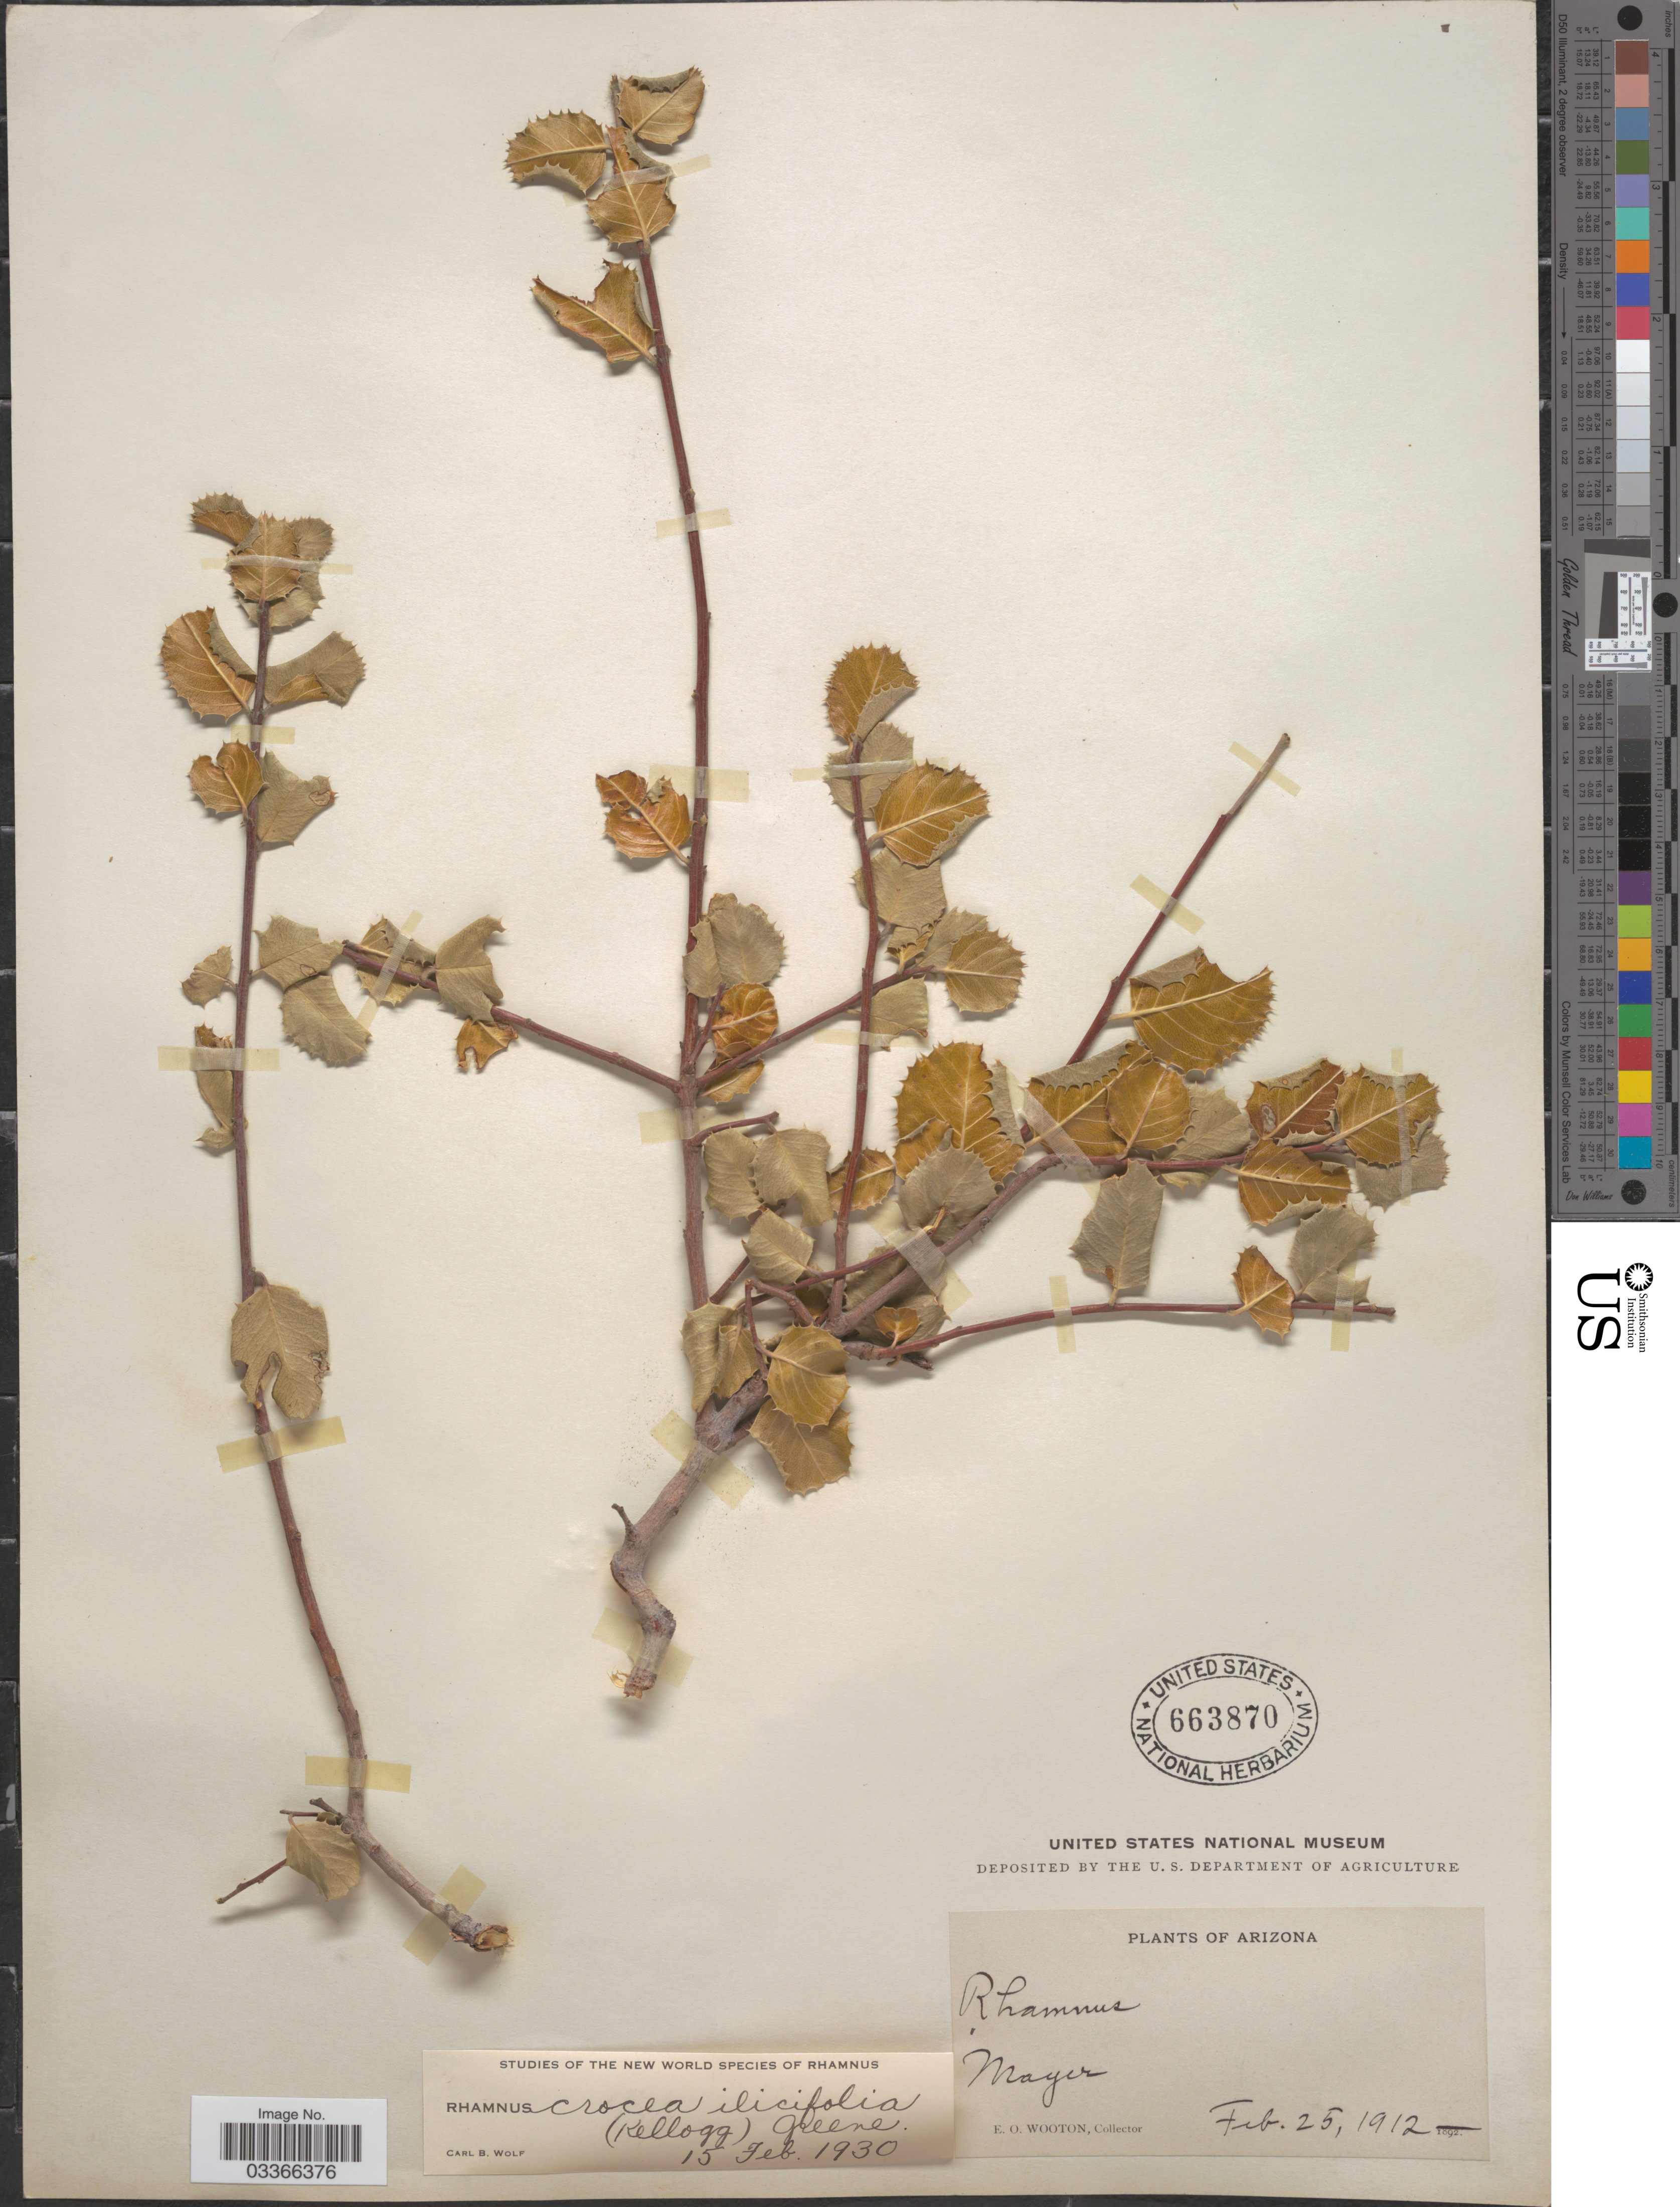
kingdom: Plantae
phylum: Tracheophyta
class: Magnoliopsida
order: Rosales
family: Rhamnaceae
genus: Rhamnus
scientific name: Rhamnus crocea var. ilicifolia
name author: (Kellogg) Greene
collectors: E. O. Wooton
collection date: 1912-02-25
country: United States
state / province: Arizona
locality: Mayer.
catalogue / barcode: US 663870